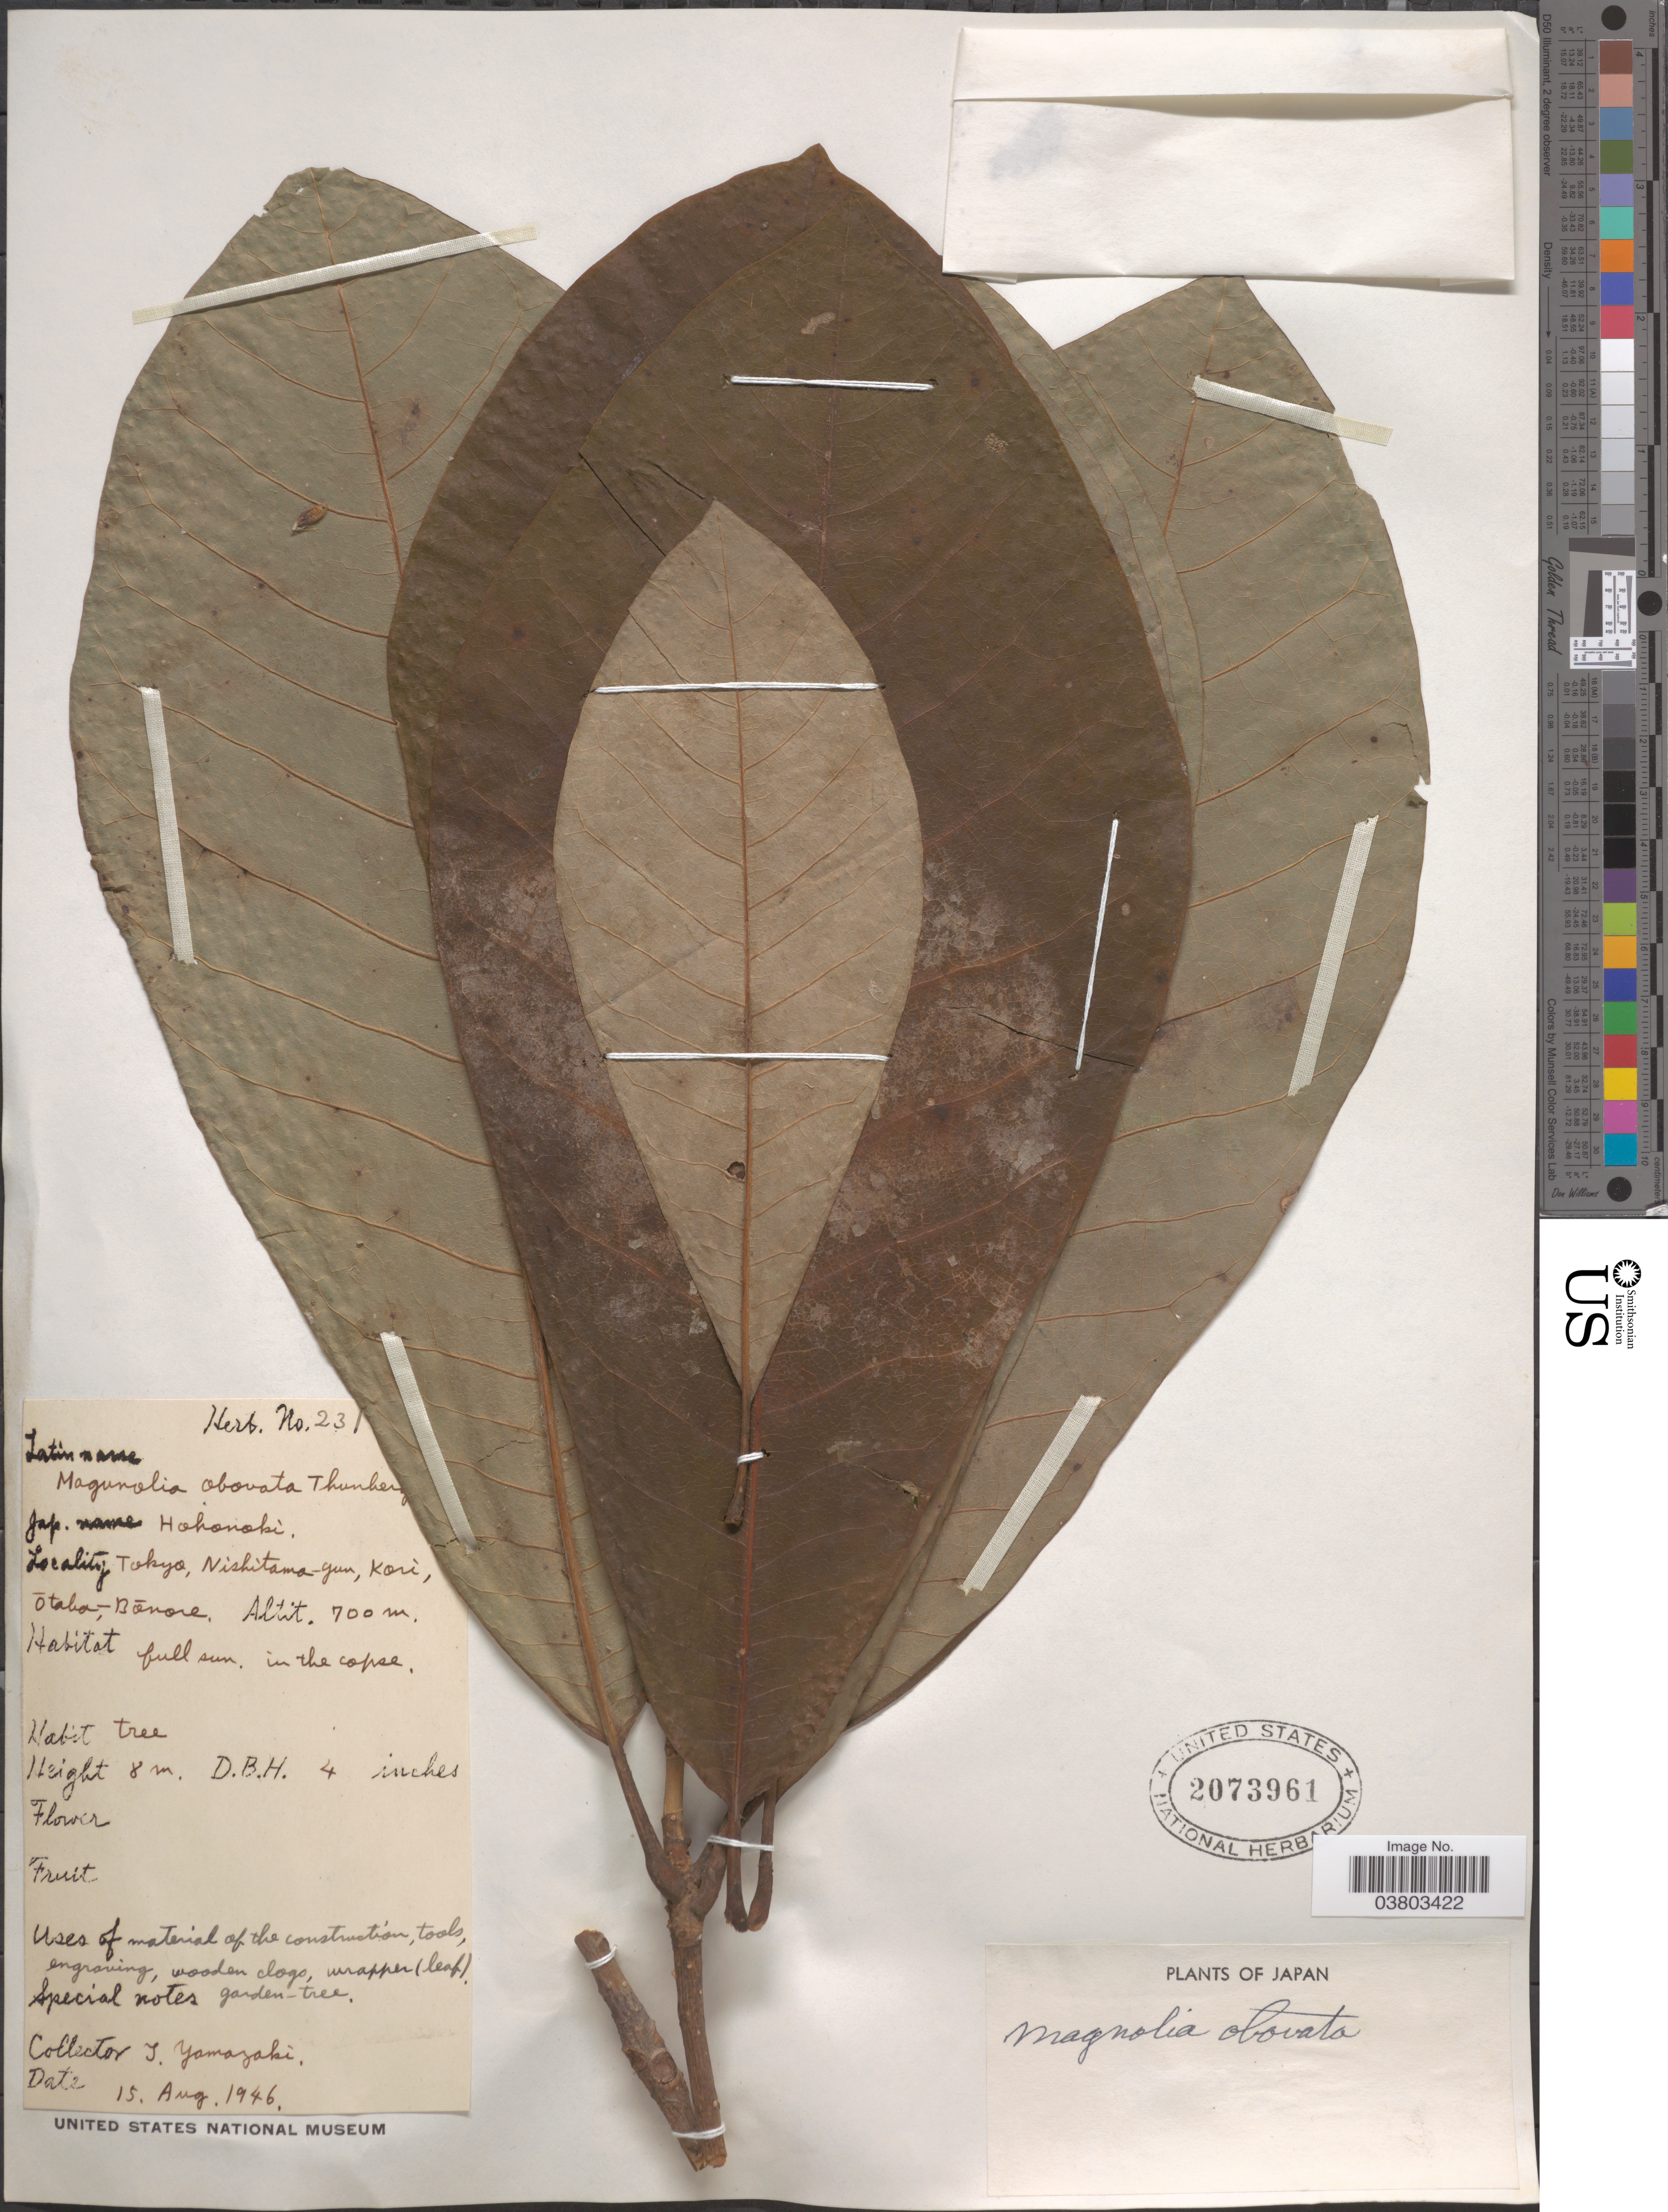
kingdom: Plantae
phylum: Tracheophyta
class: Magnoliopsida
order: Magnoliales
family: Magnoliaceae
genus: Magnolia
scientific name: Magnolia obovata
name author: Thunb.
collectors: G. Yamasaki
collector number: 231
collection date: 1946-08-15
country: Japan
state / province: Tokyo, Federal City of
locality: Tokyo, Nishitama-yun, Kori, Ōtaka-Bānore.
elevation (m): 700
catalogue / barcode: US 2073961